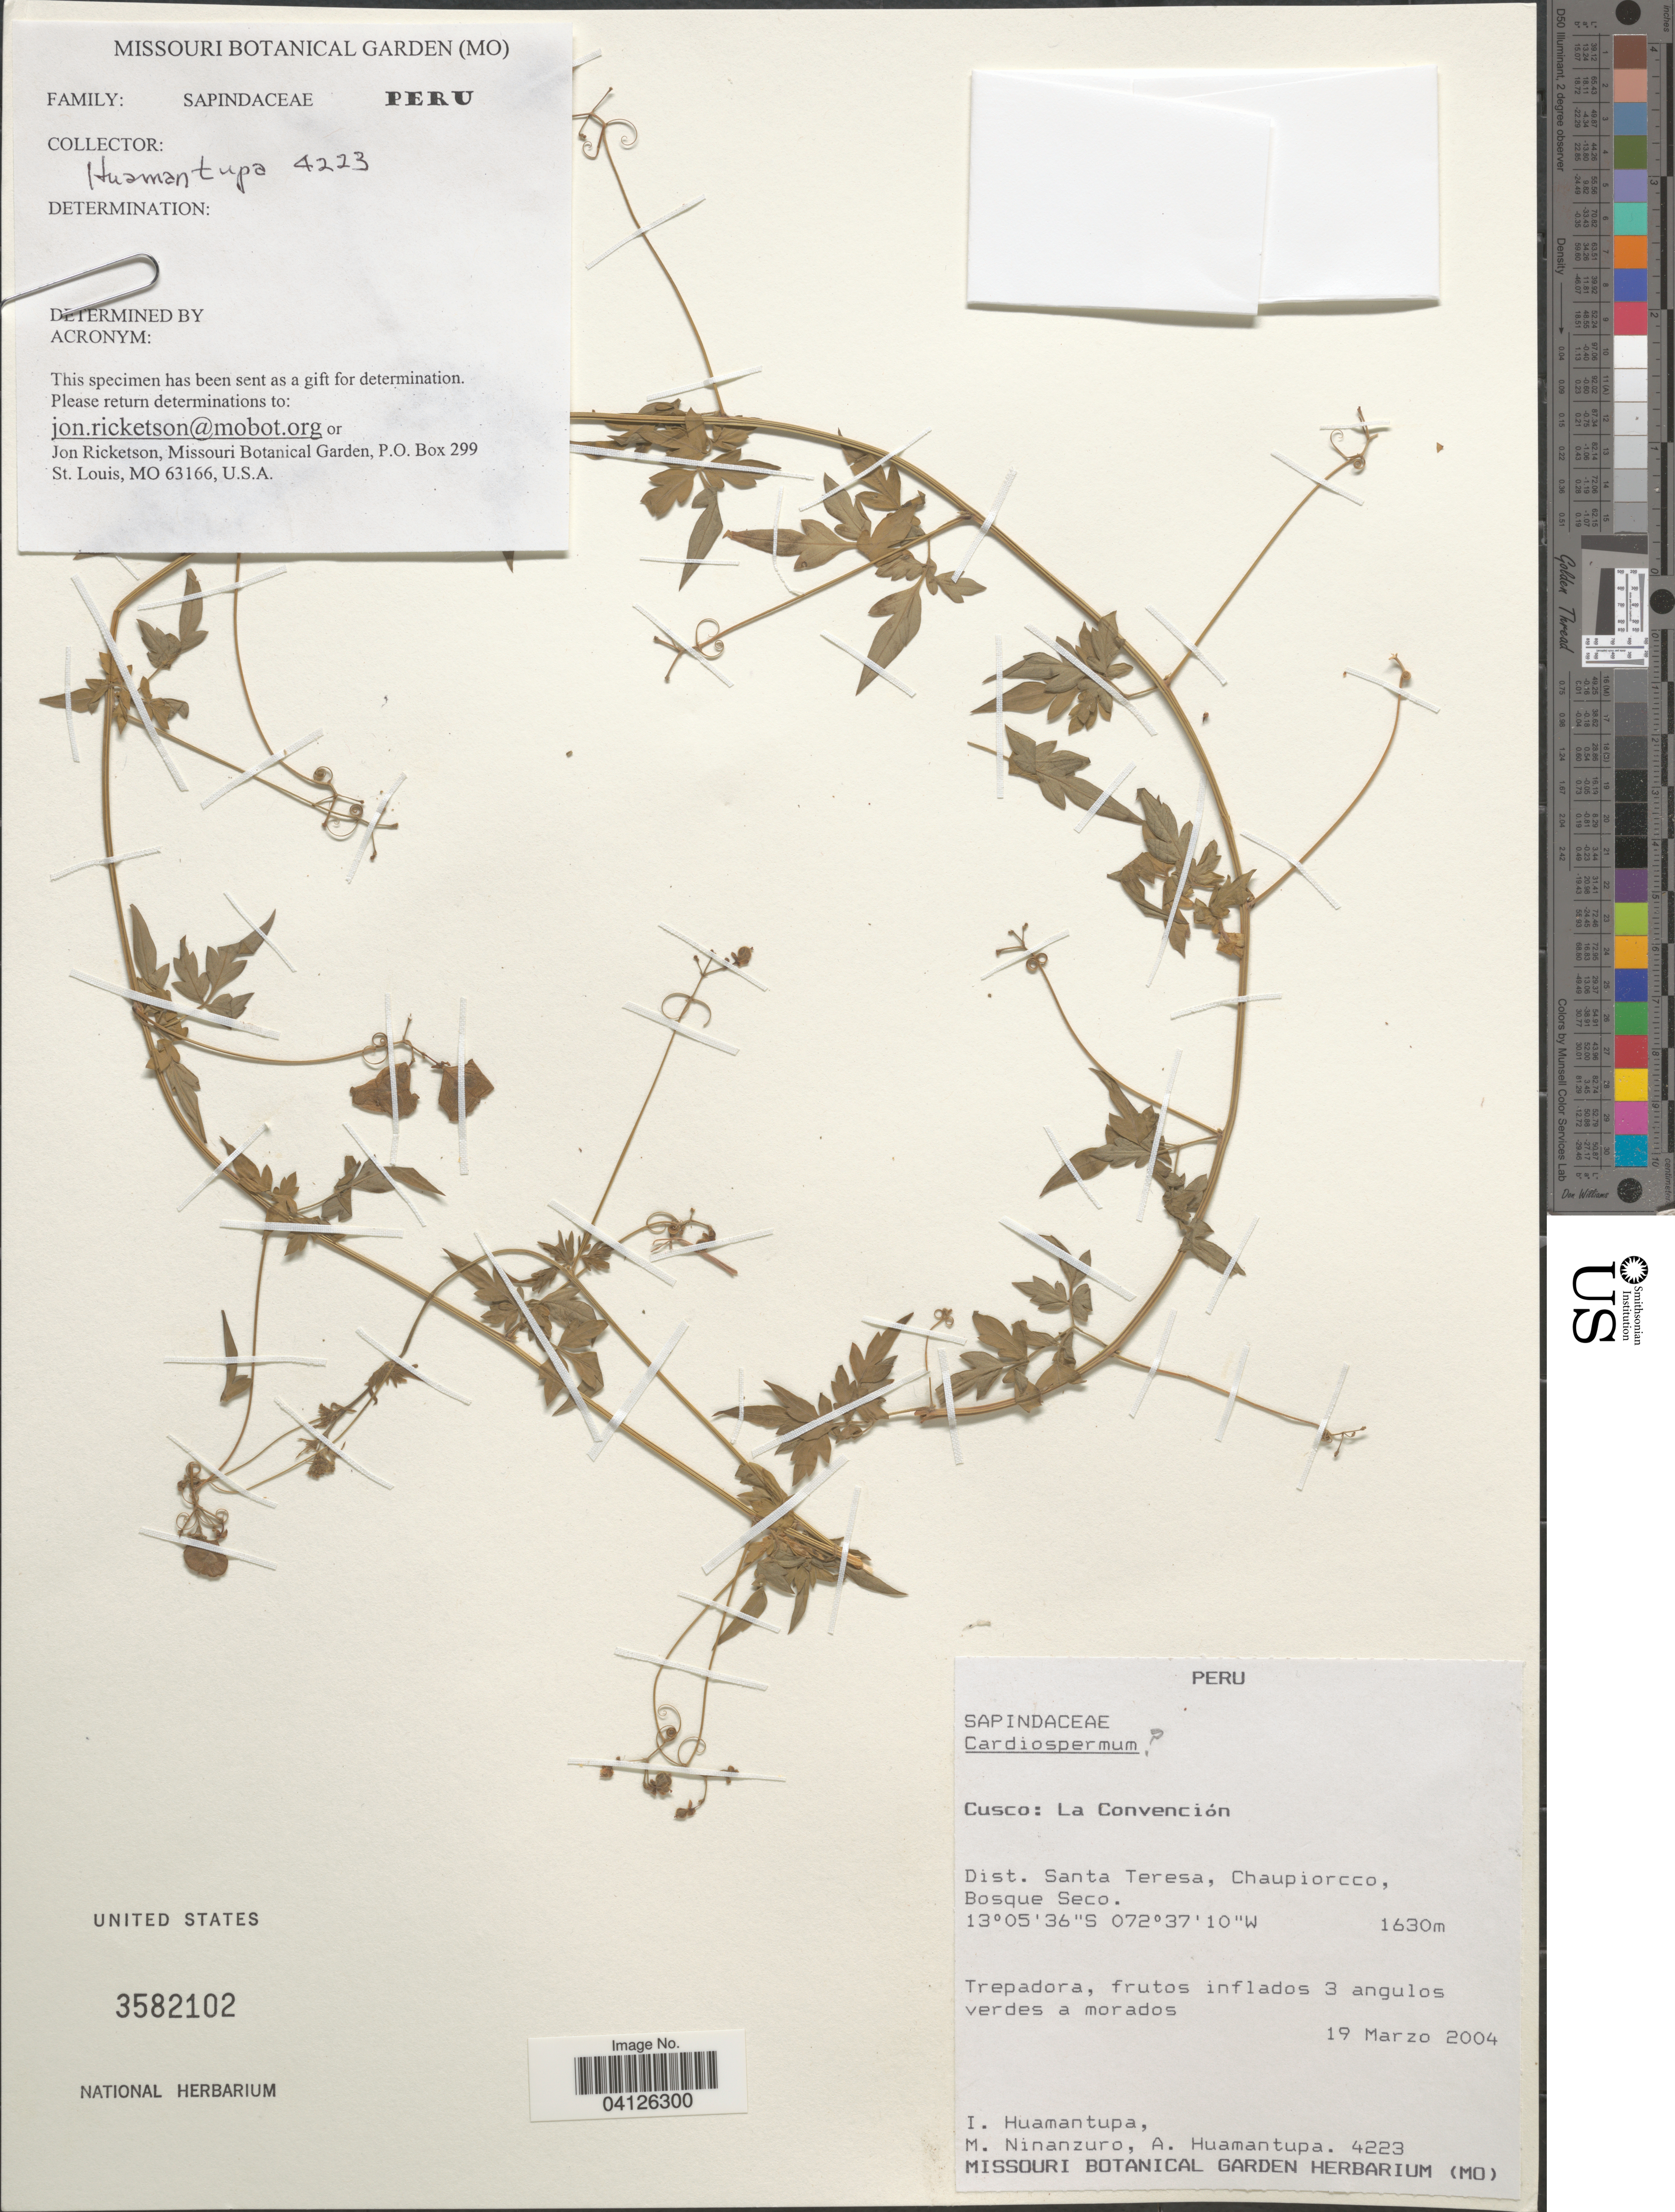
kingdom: Plantae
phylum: Tracheophyta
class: Magnoliopsida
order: Sapindales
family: Sapindaceae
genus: Cardiospermum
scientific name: Cardiospermum halicacabum var. microcarpum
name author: (Kunth) Blume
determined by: Acevedo-Rodríguez, P., (BOT), Smithsonian Institution - National Museum of Natural History (UNITED STATES)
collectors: I. Huamantupa, M. Ninanzuro & A. Huamantupa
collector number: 4223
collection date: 2004-03-19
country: Peru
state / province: Cusco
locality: La Convención. Dist. Santa Teresa, Chaupiorcco, Bosque Seco.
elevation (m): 1630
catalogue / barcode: US 3582102